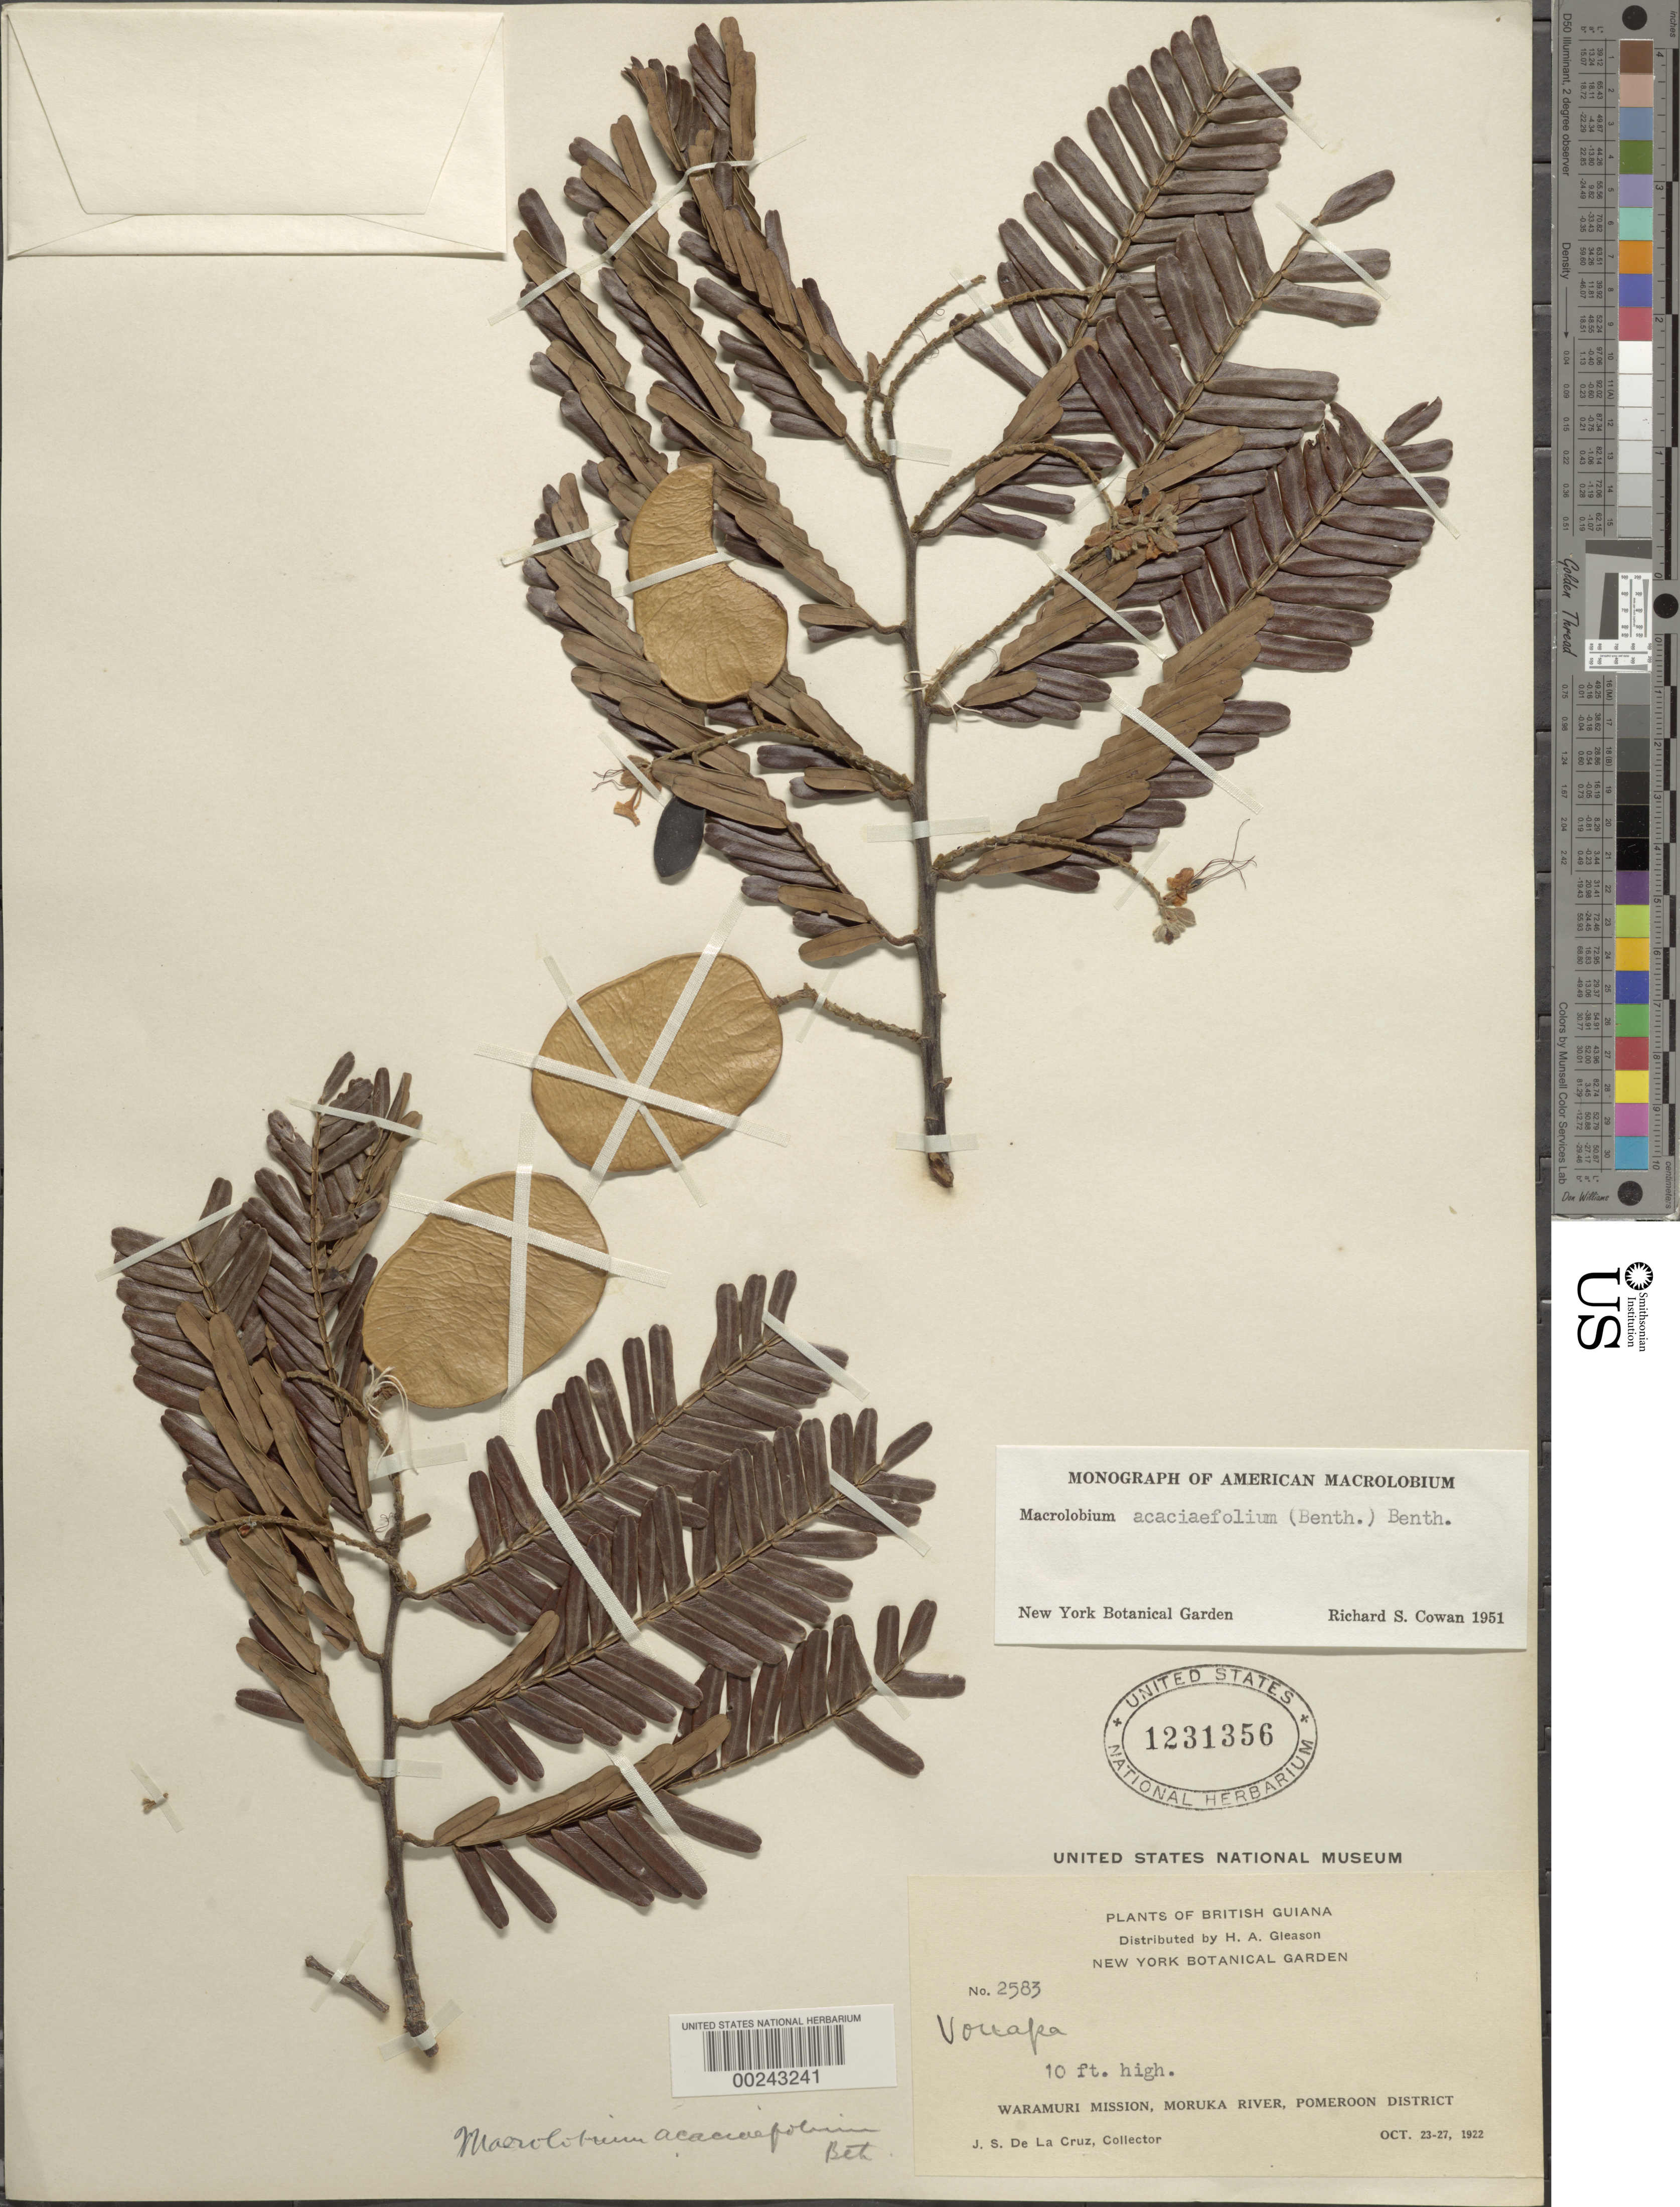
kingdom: Plantae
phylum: Tracheophyta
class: Magnoliopsida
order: Fabales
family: Fabaceae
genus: Macrolobium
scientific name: Macrolobium acaciifolium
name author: (Benth.) Benth.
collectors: J. S. de la Cruz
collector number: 2583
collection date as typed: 23 Oct 1922 to 27 Oct 1922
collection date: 1922-10-23/1922-10-27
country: Guyana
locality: Waramuri mission, moruka river, pomeroon district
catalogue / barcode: US 1231356